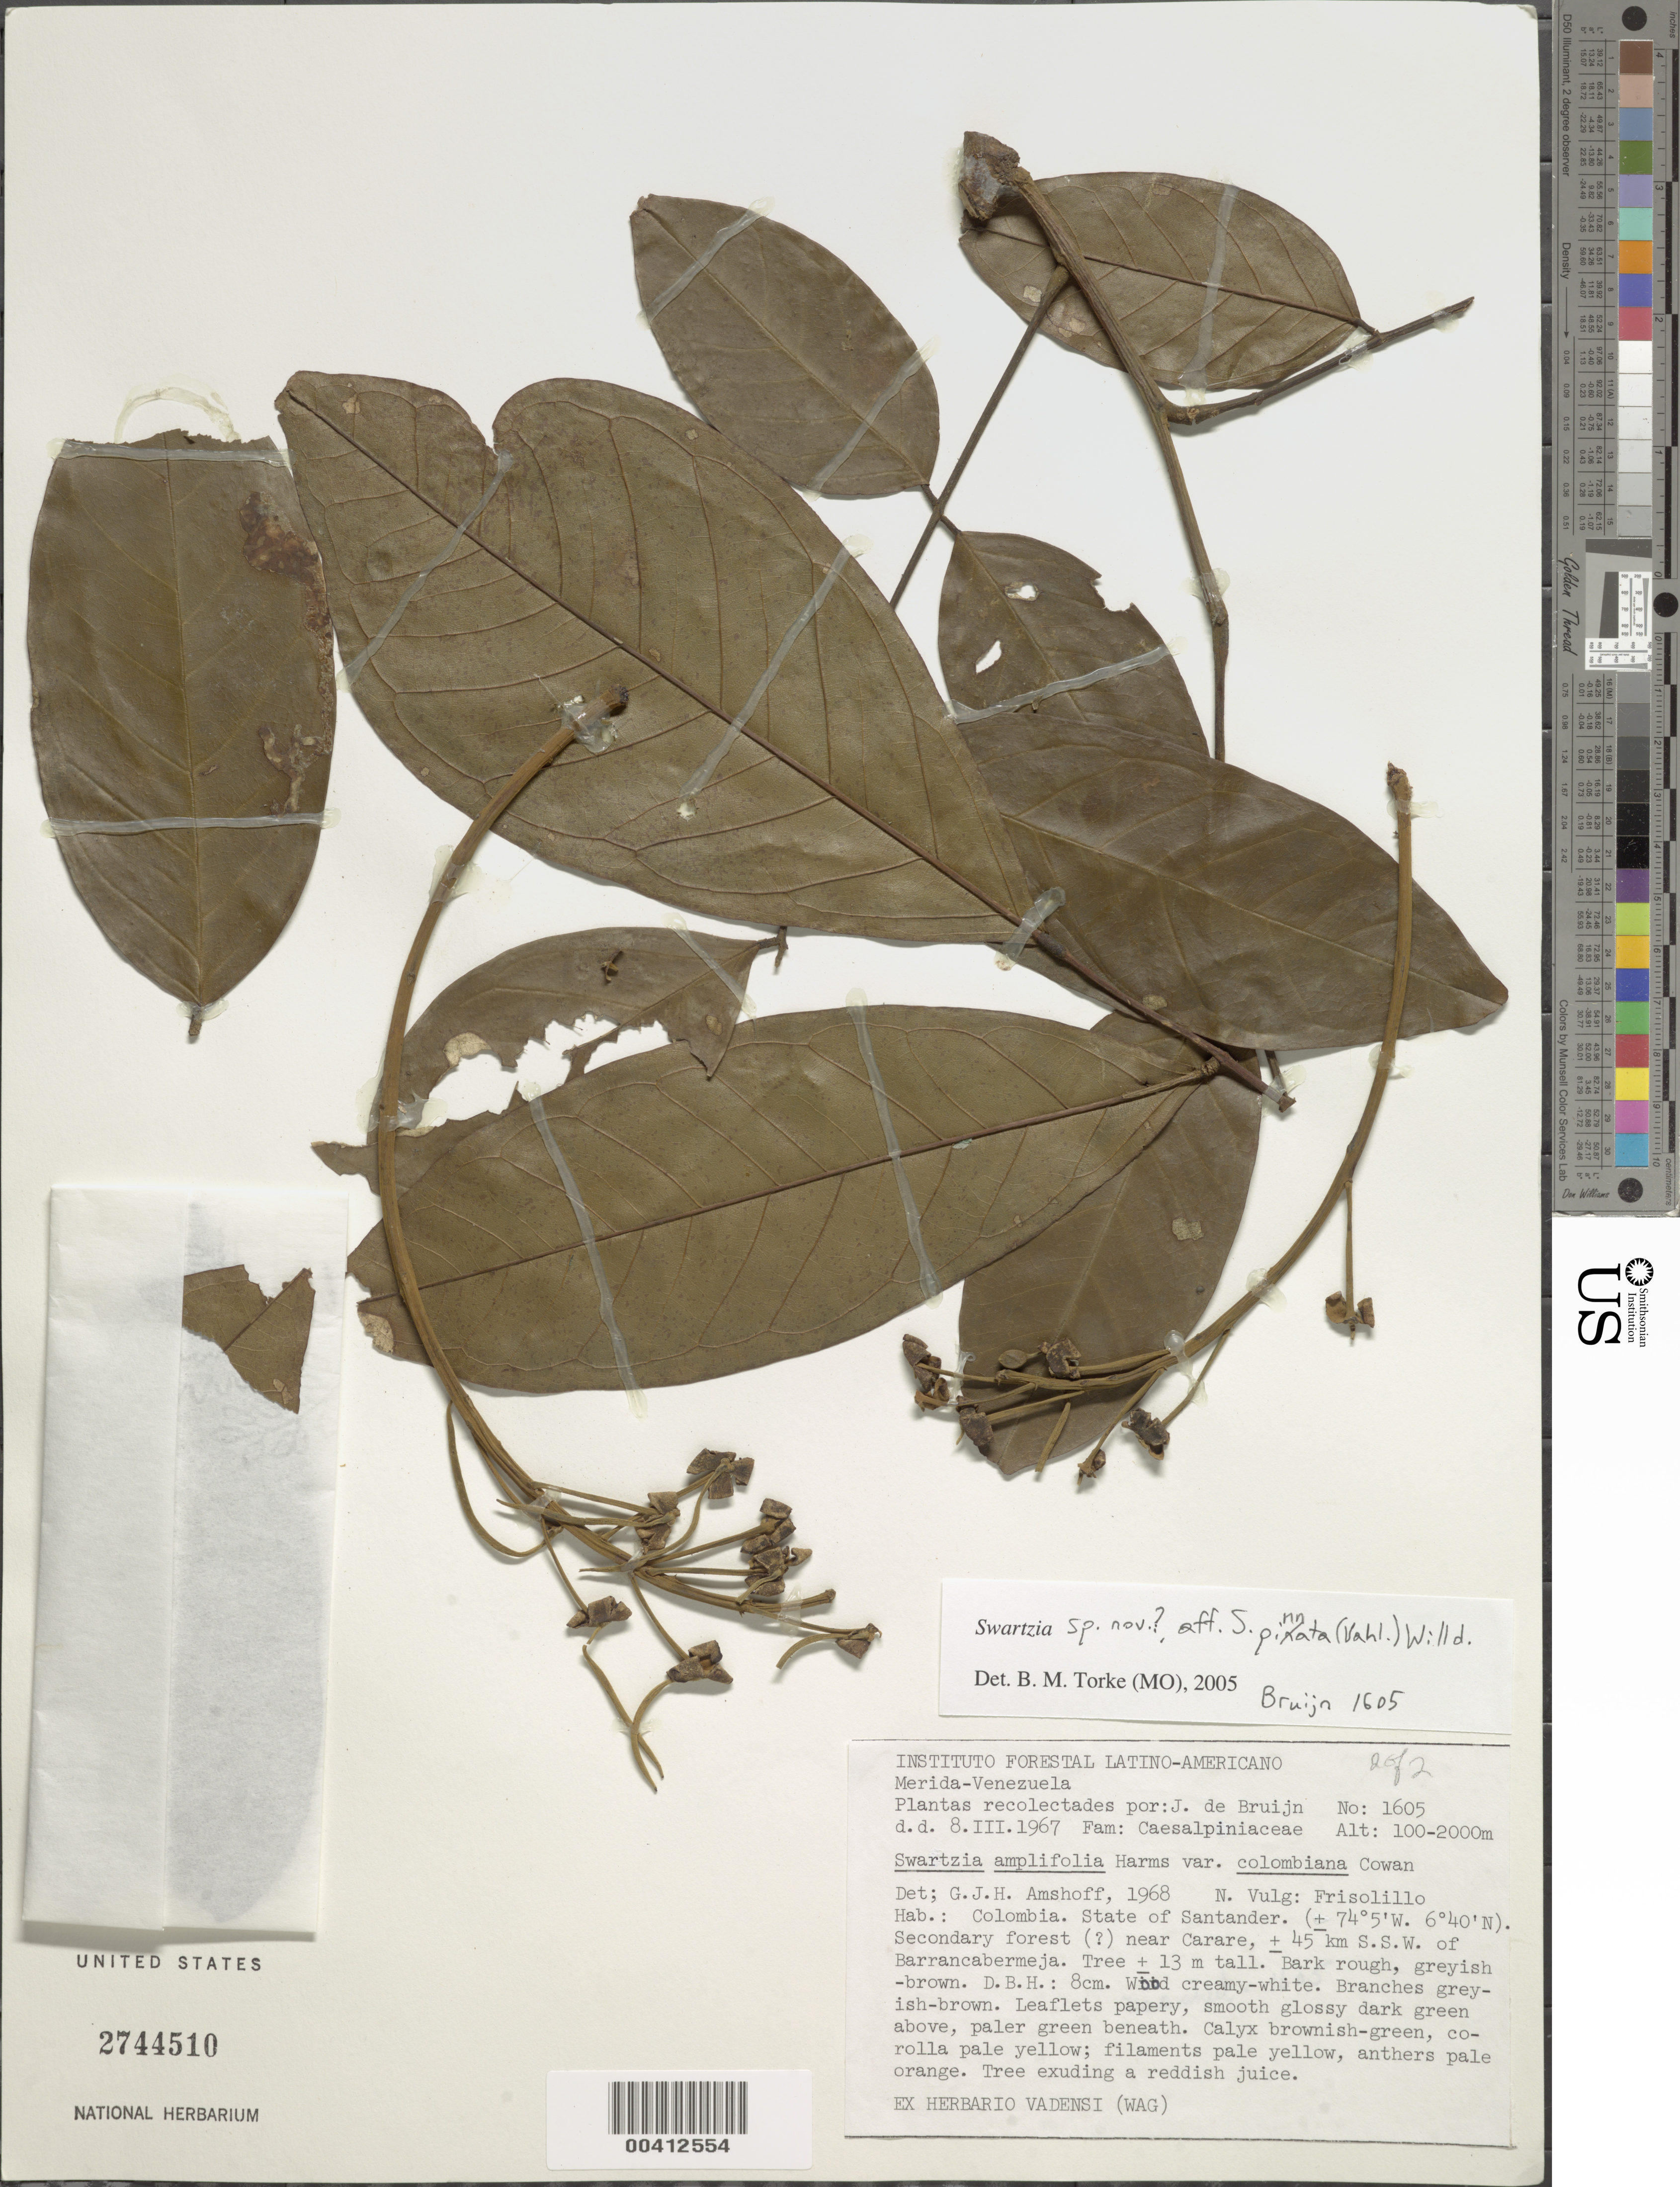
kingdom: Plantae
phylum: Tracheophyta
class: Magnoliopsida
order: Fabales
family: Fabaceae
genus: Swartzia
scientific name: Swartzia sp. nov. aff. pinnata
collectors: J. Bruijn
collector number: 1605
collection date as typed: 08 Mar 1967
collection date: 1967-03-08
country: Colombia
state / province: Santander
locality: Carare, near. 45 km SSW of Barracabermeja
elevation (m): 100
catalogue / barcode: US 2744510